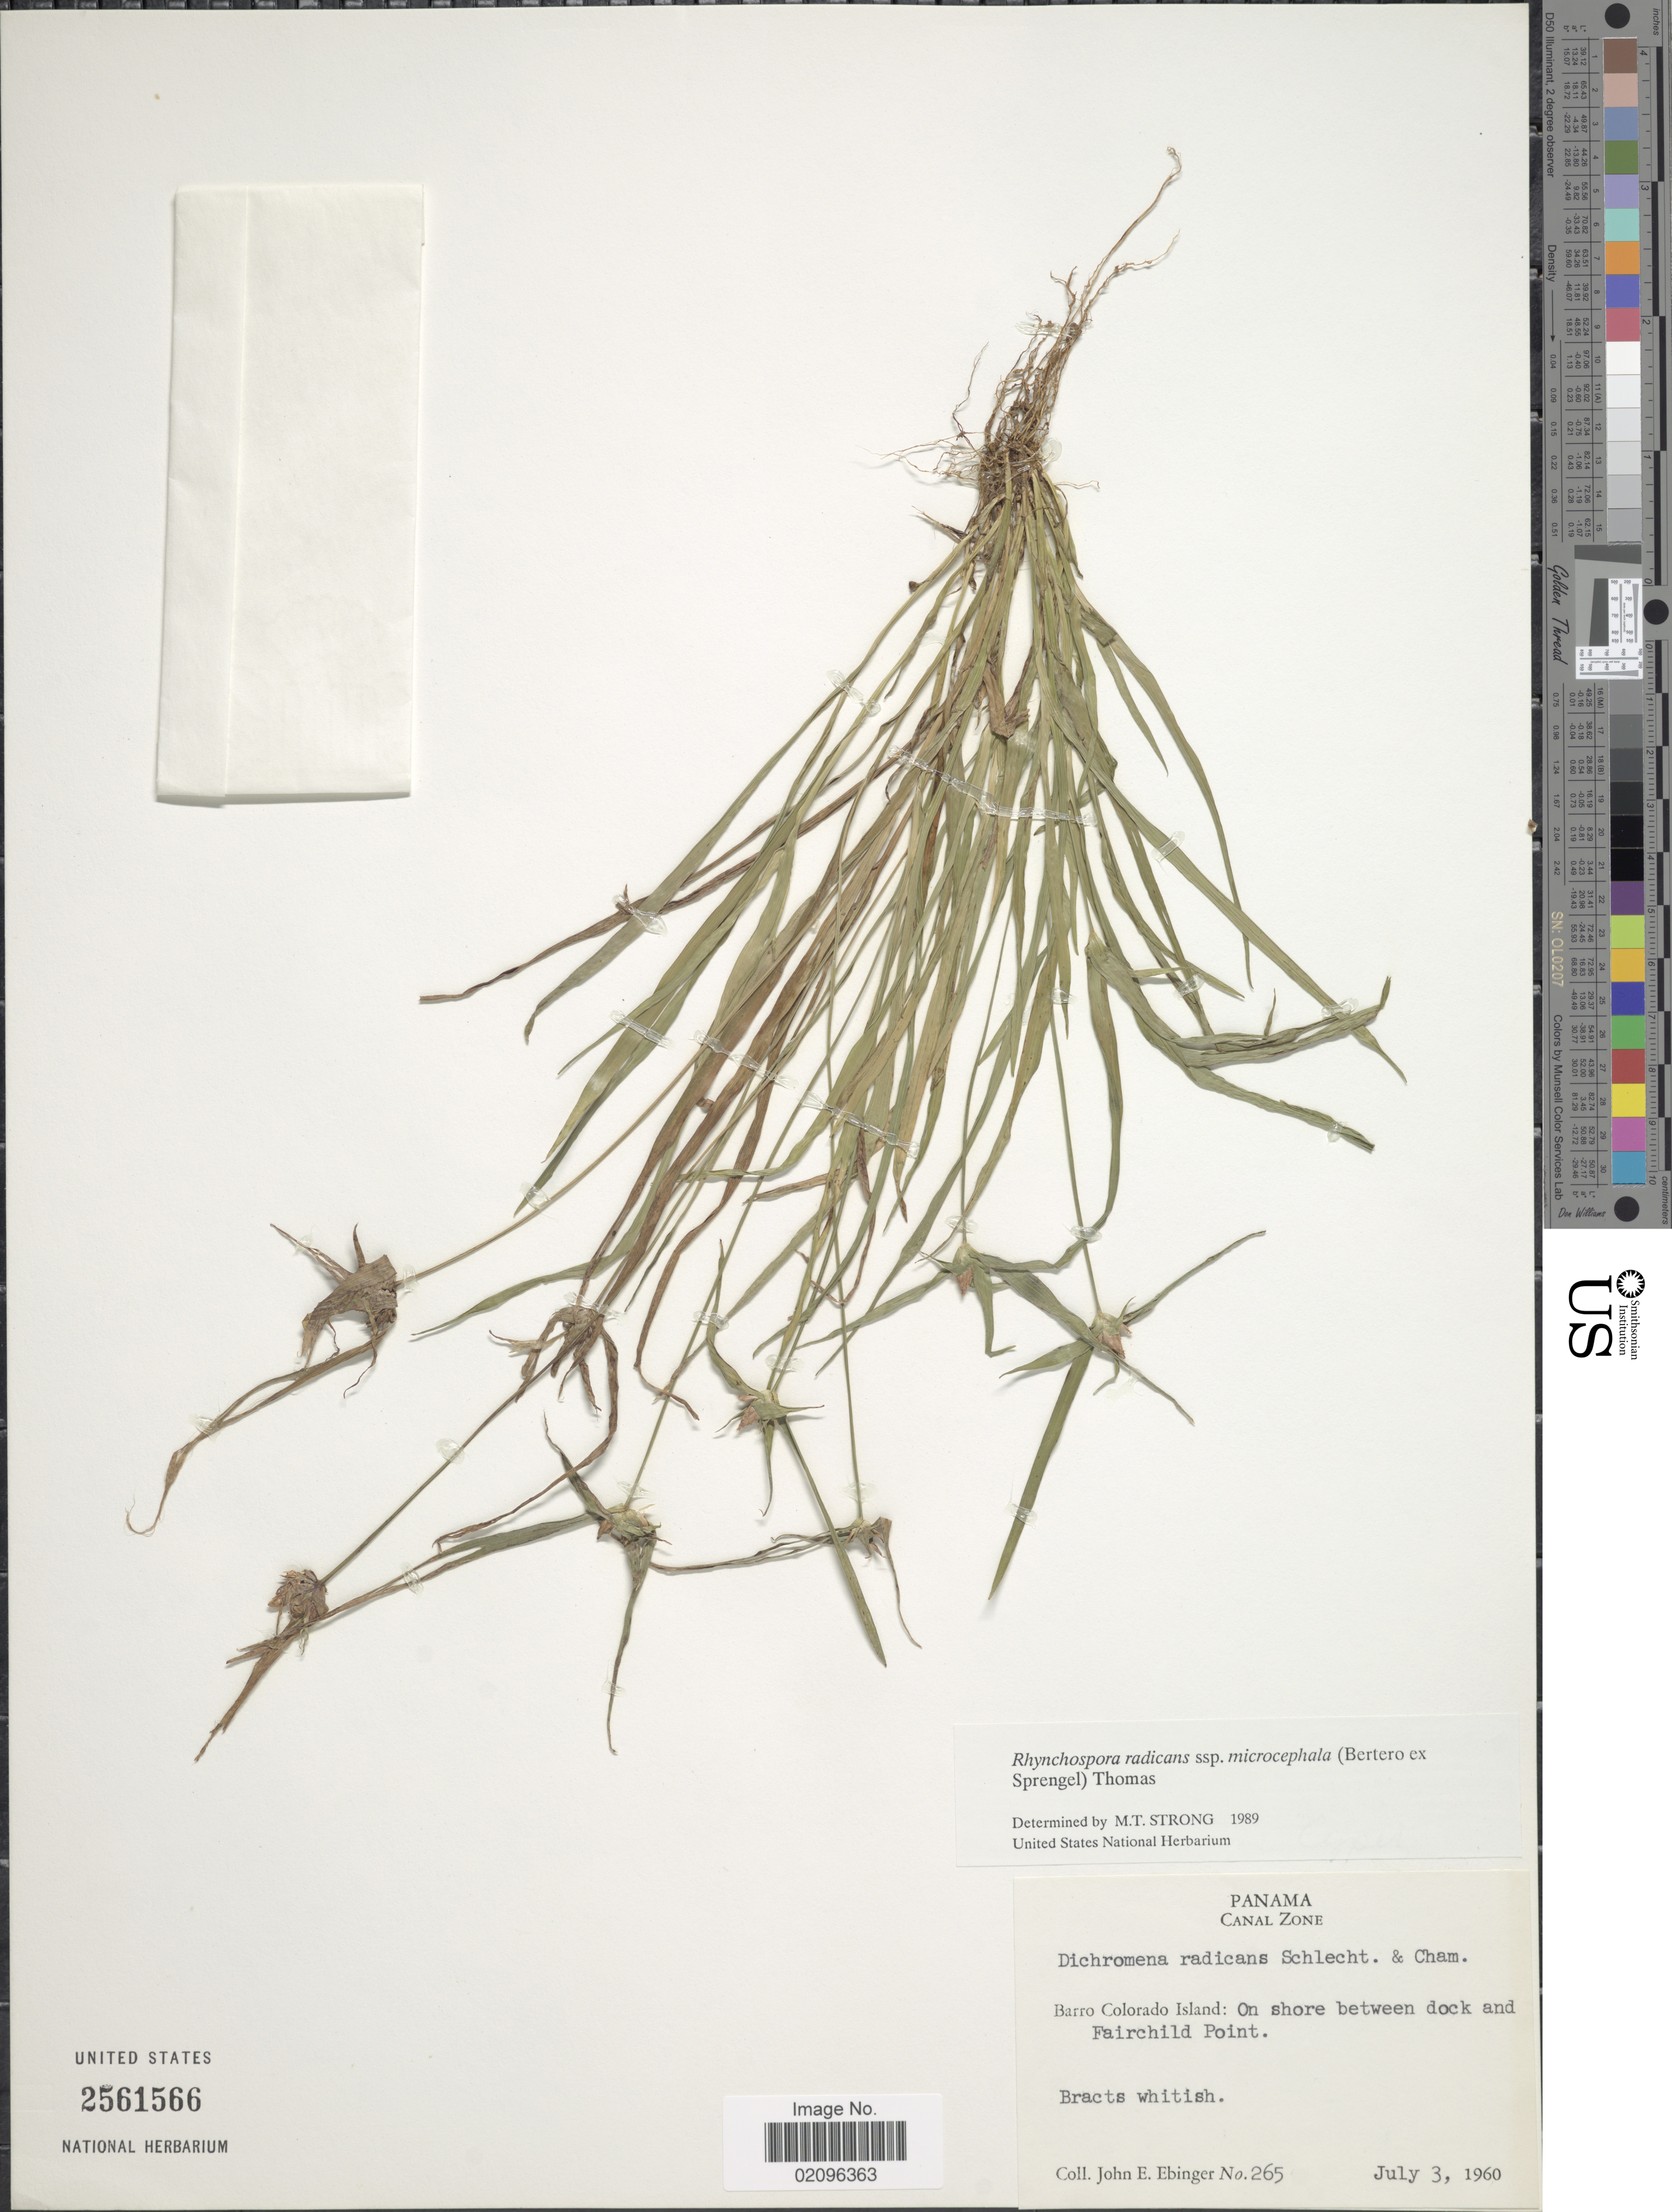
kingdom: Plantae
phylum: Tracheophyta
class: Liliopsida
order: Poales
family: Cyperaceae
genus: Rhynchospora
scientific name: Rhynchospora radicans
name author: (Schltdl. & Cham.) H. Pfeiff.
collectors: J. Ebinger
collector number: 265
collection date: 1960-07-03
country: Panama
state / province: Panamá Oeste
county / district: Canal Zone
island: Barro Colorado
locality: Panama, Canal Zone. Barro Colorado Island: On shore between dock and Fairchild Point.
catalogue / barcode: US 2561566